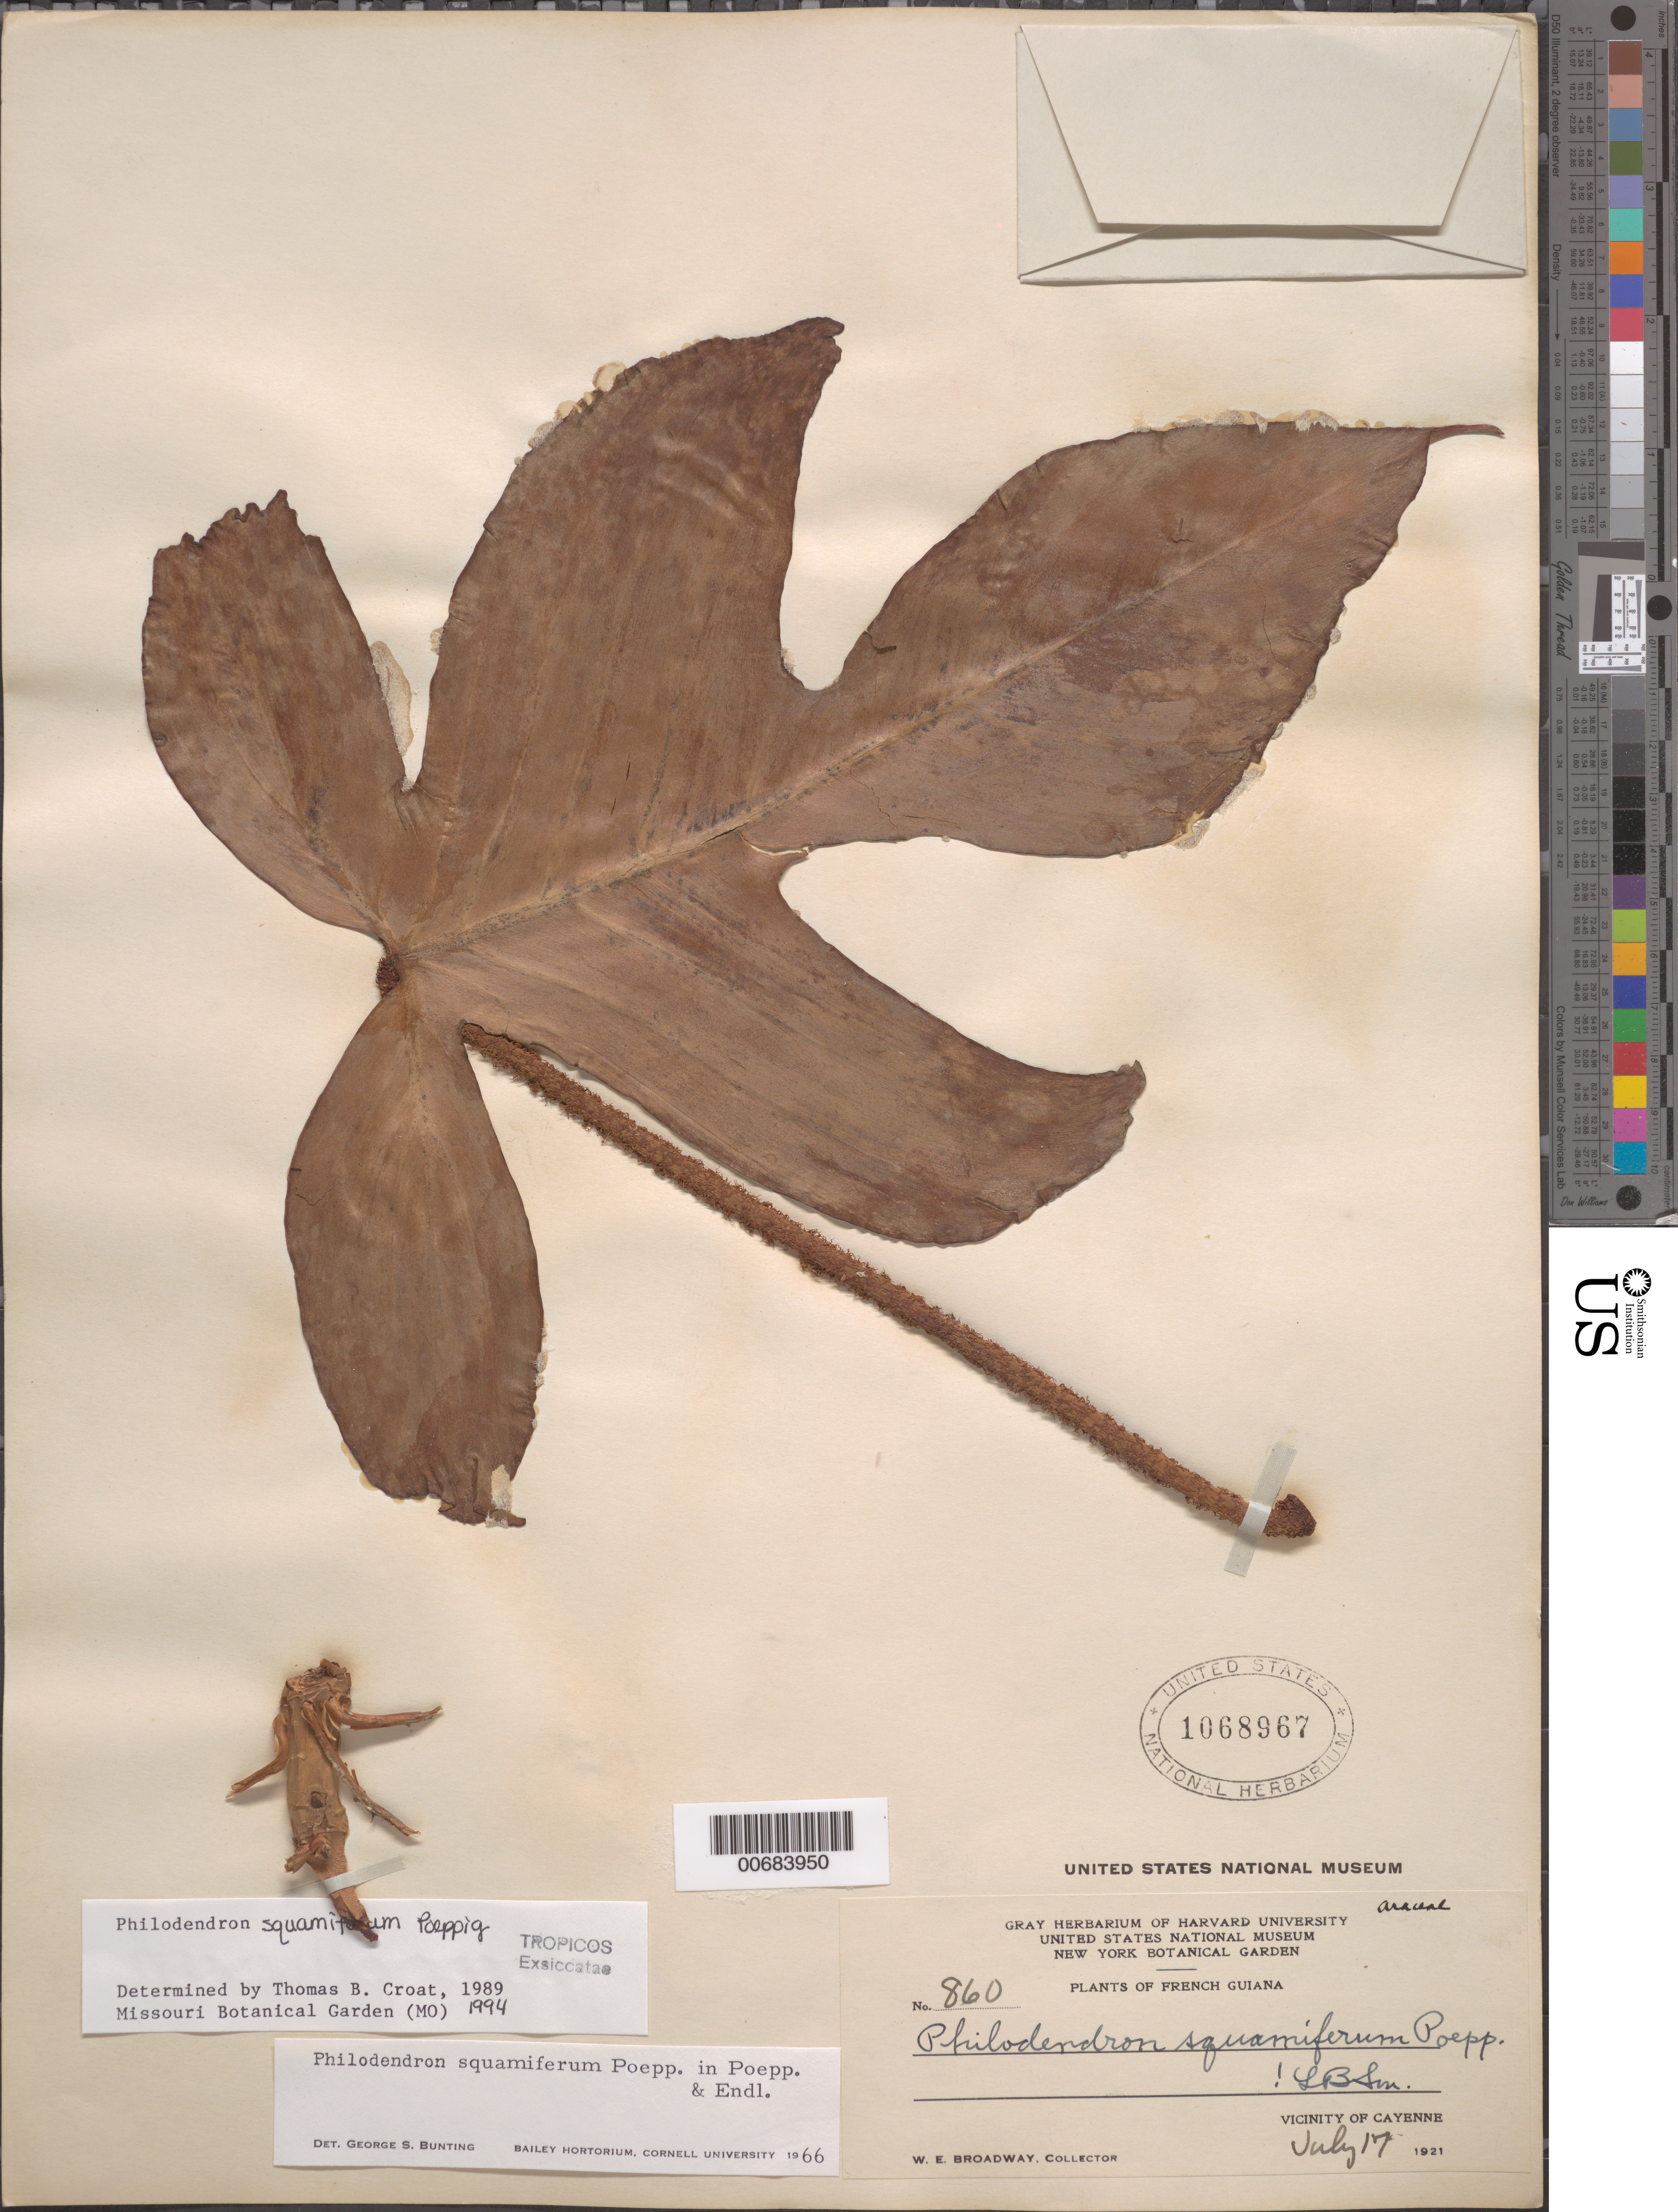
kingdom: Plantae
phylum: Tracheophyta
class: Liliopsida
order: Alismatales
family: Araceae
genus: Philodendron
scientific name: Philodendron squamiferum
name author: Poepp.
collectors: W. E. Broadway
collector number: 860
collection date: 1921-07-17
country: French Guiana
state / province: Cayenne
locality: Vicinity of Cayenne.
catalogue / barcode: US 1068967